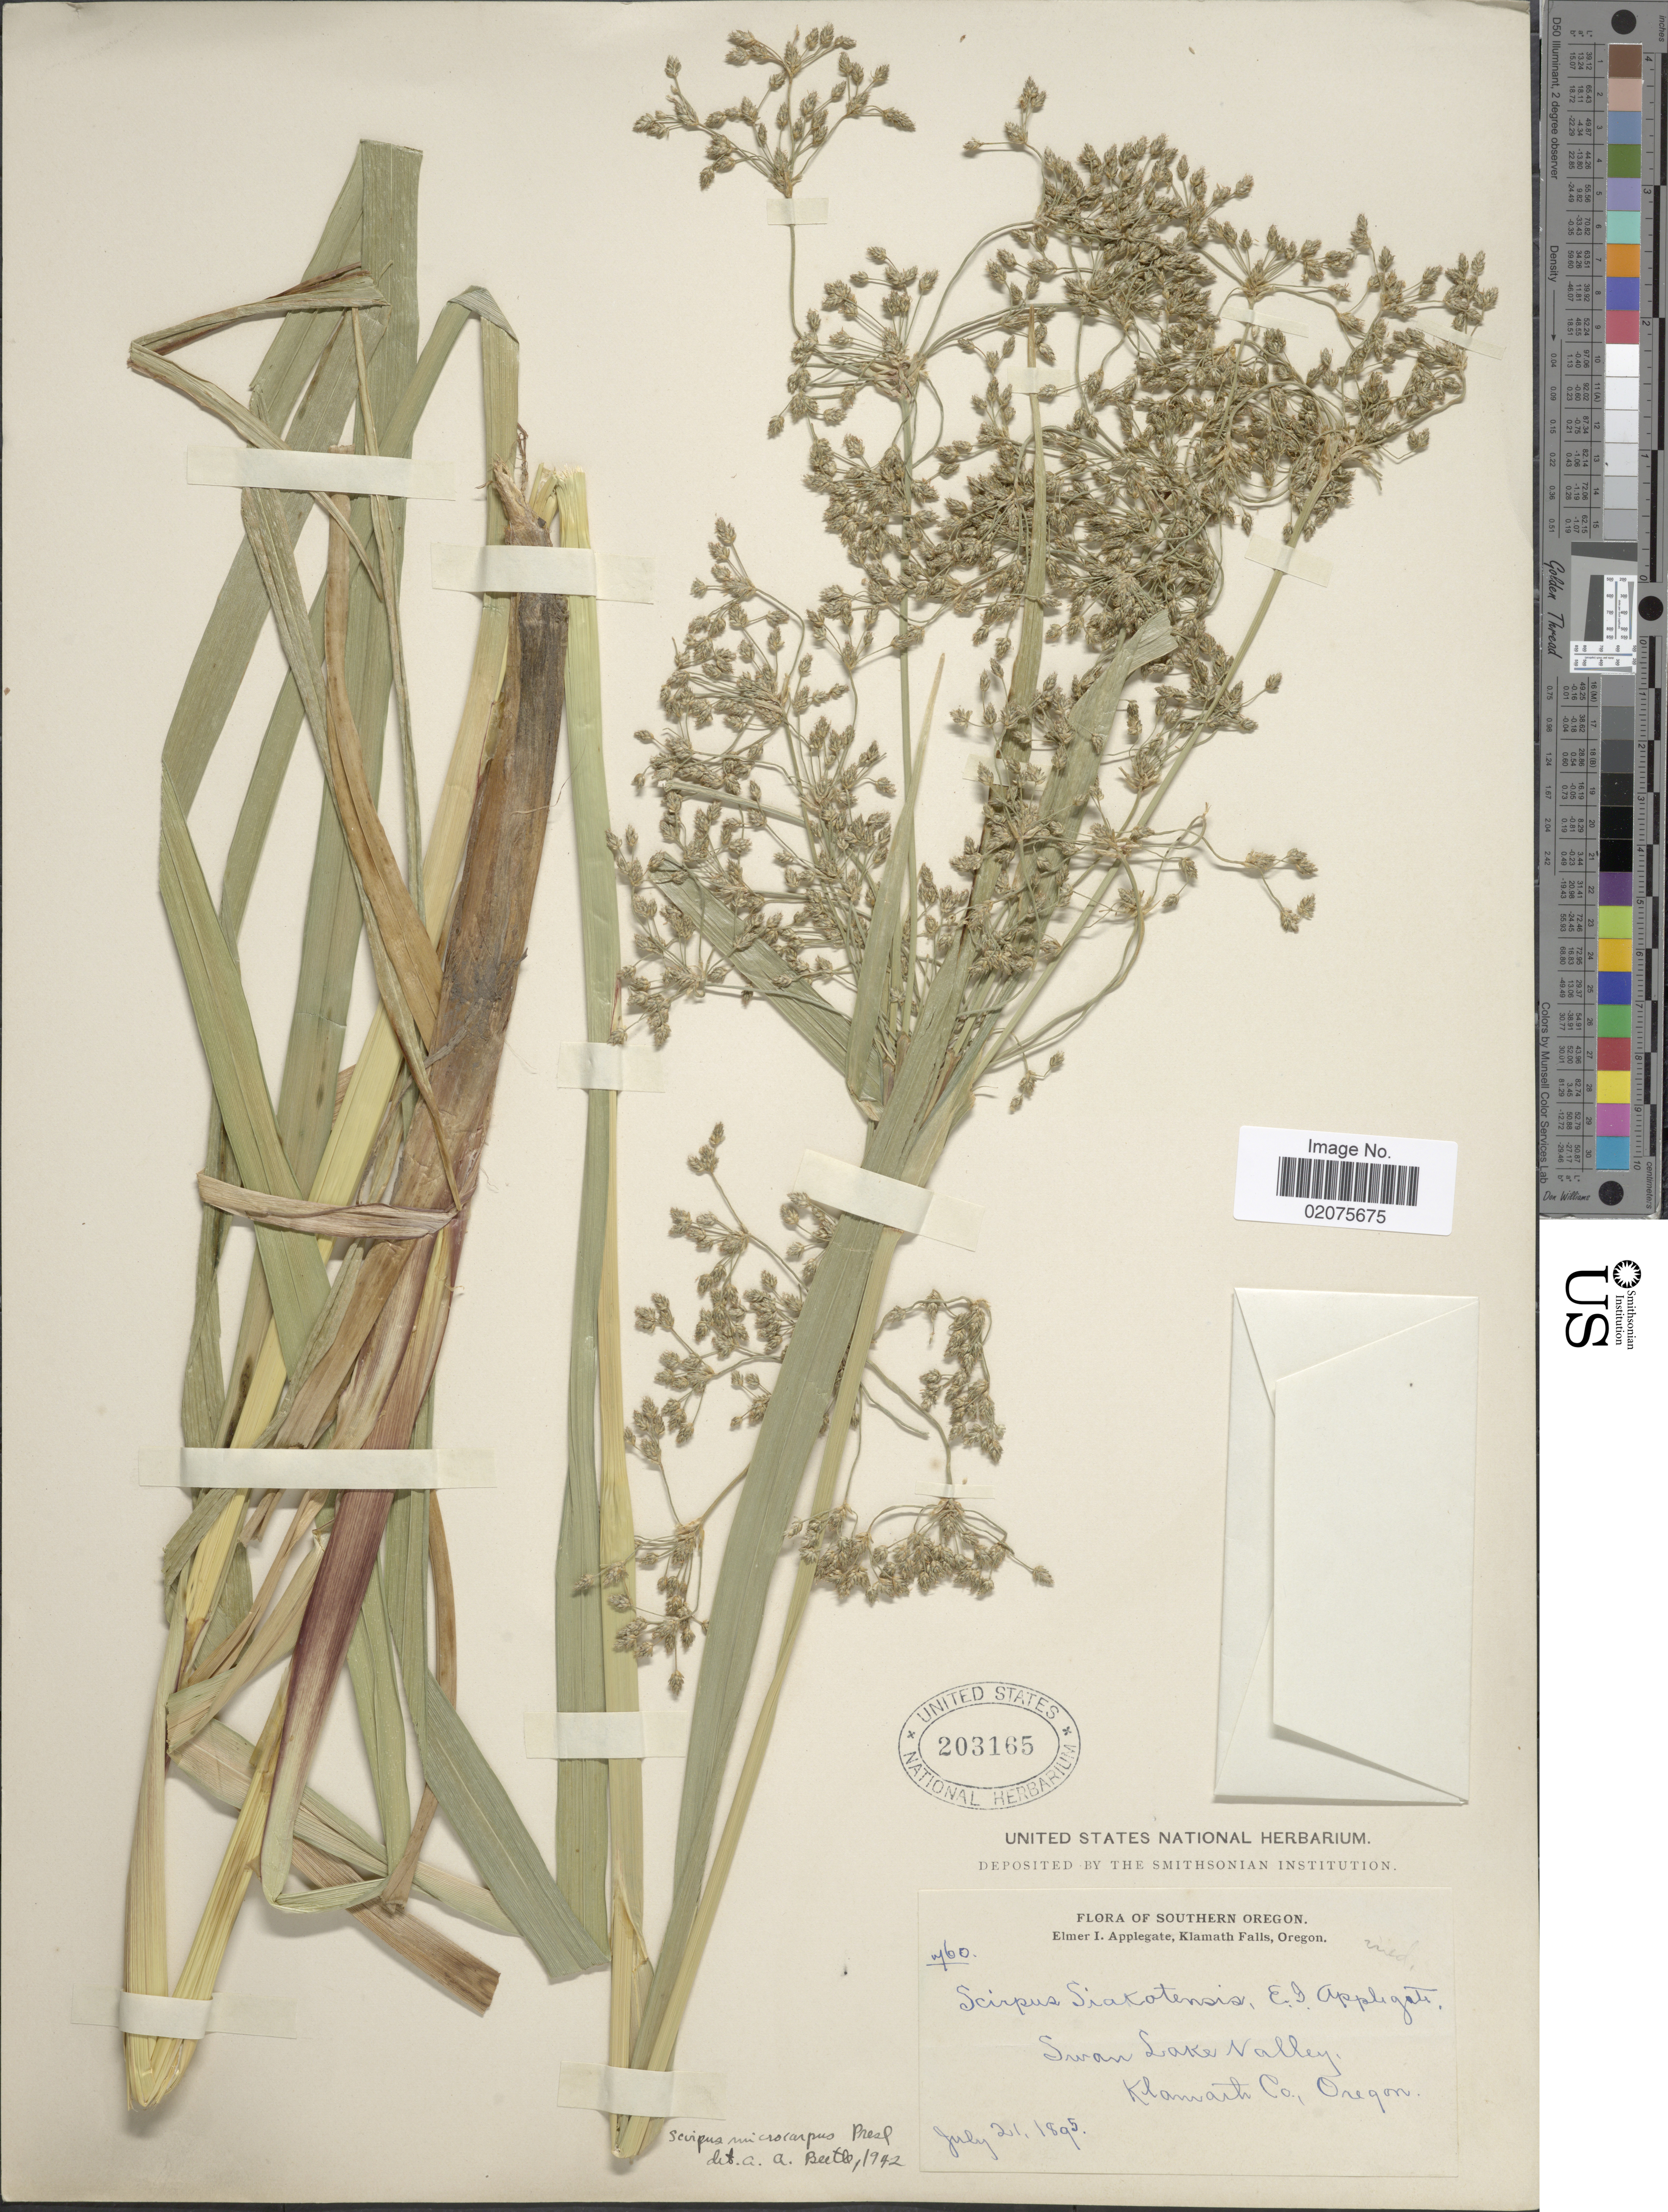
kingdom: Plantae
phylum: Tracheophyta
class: Liliopsida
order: Poales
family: Cyperaceae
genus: Scirpus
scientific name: Scirpus microcarpus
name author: J. Presl & C. Presl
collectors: E. I. Applegate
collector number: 760*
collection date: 1895-07-21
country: United States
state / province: Oregon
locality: Southern Oregon. Klamath Falls, Swan Lake Valley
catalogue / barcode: US 203165